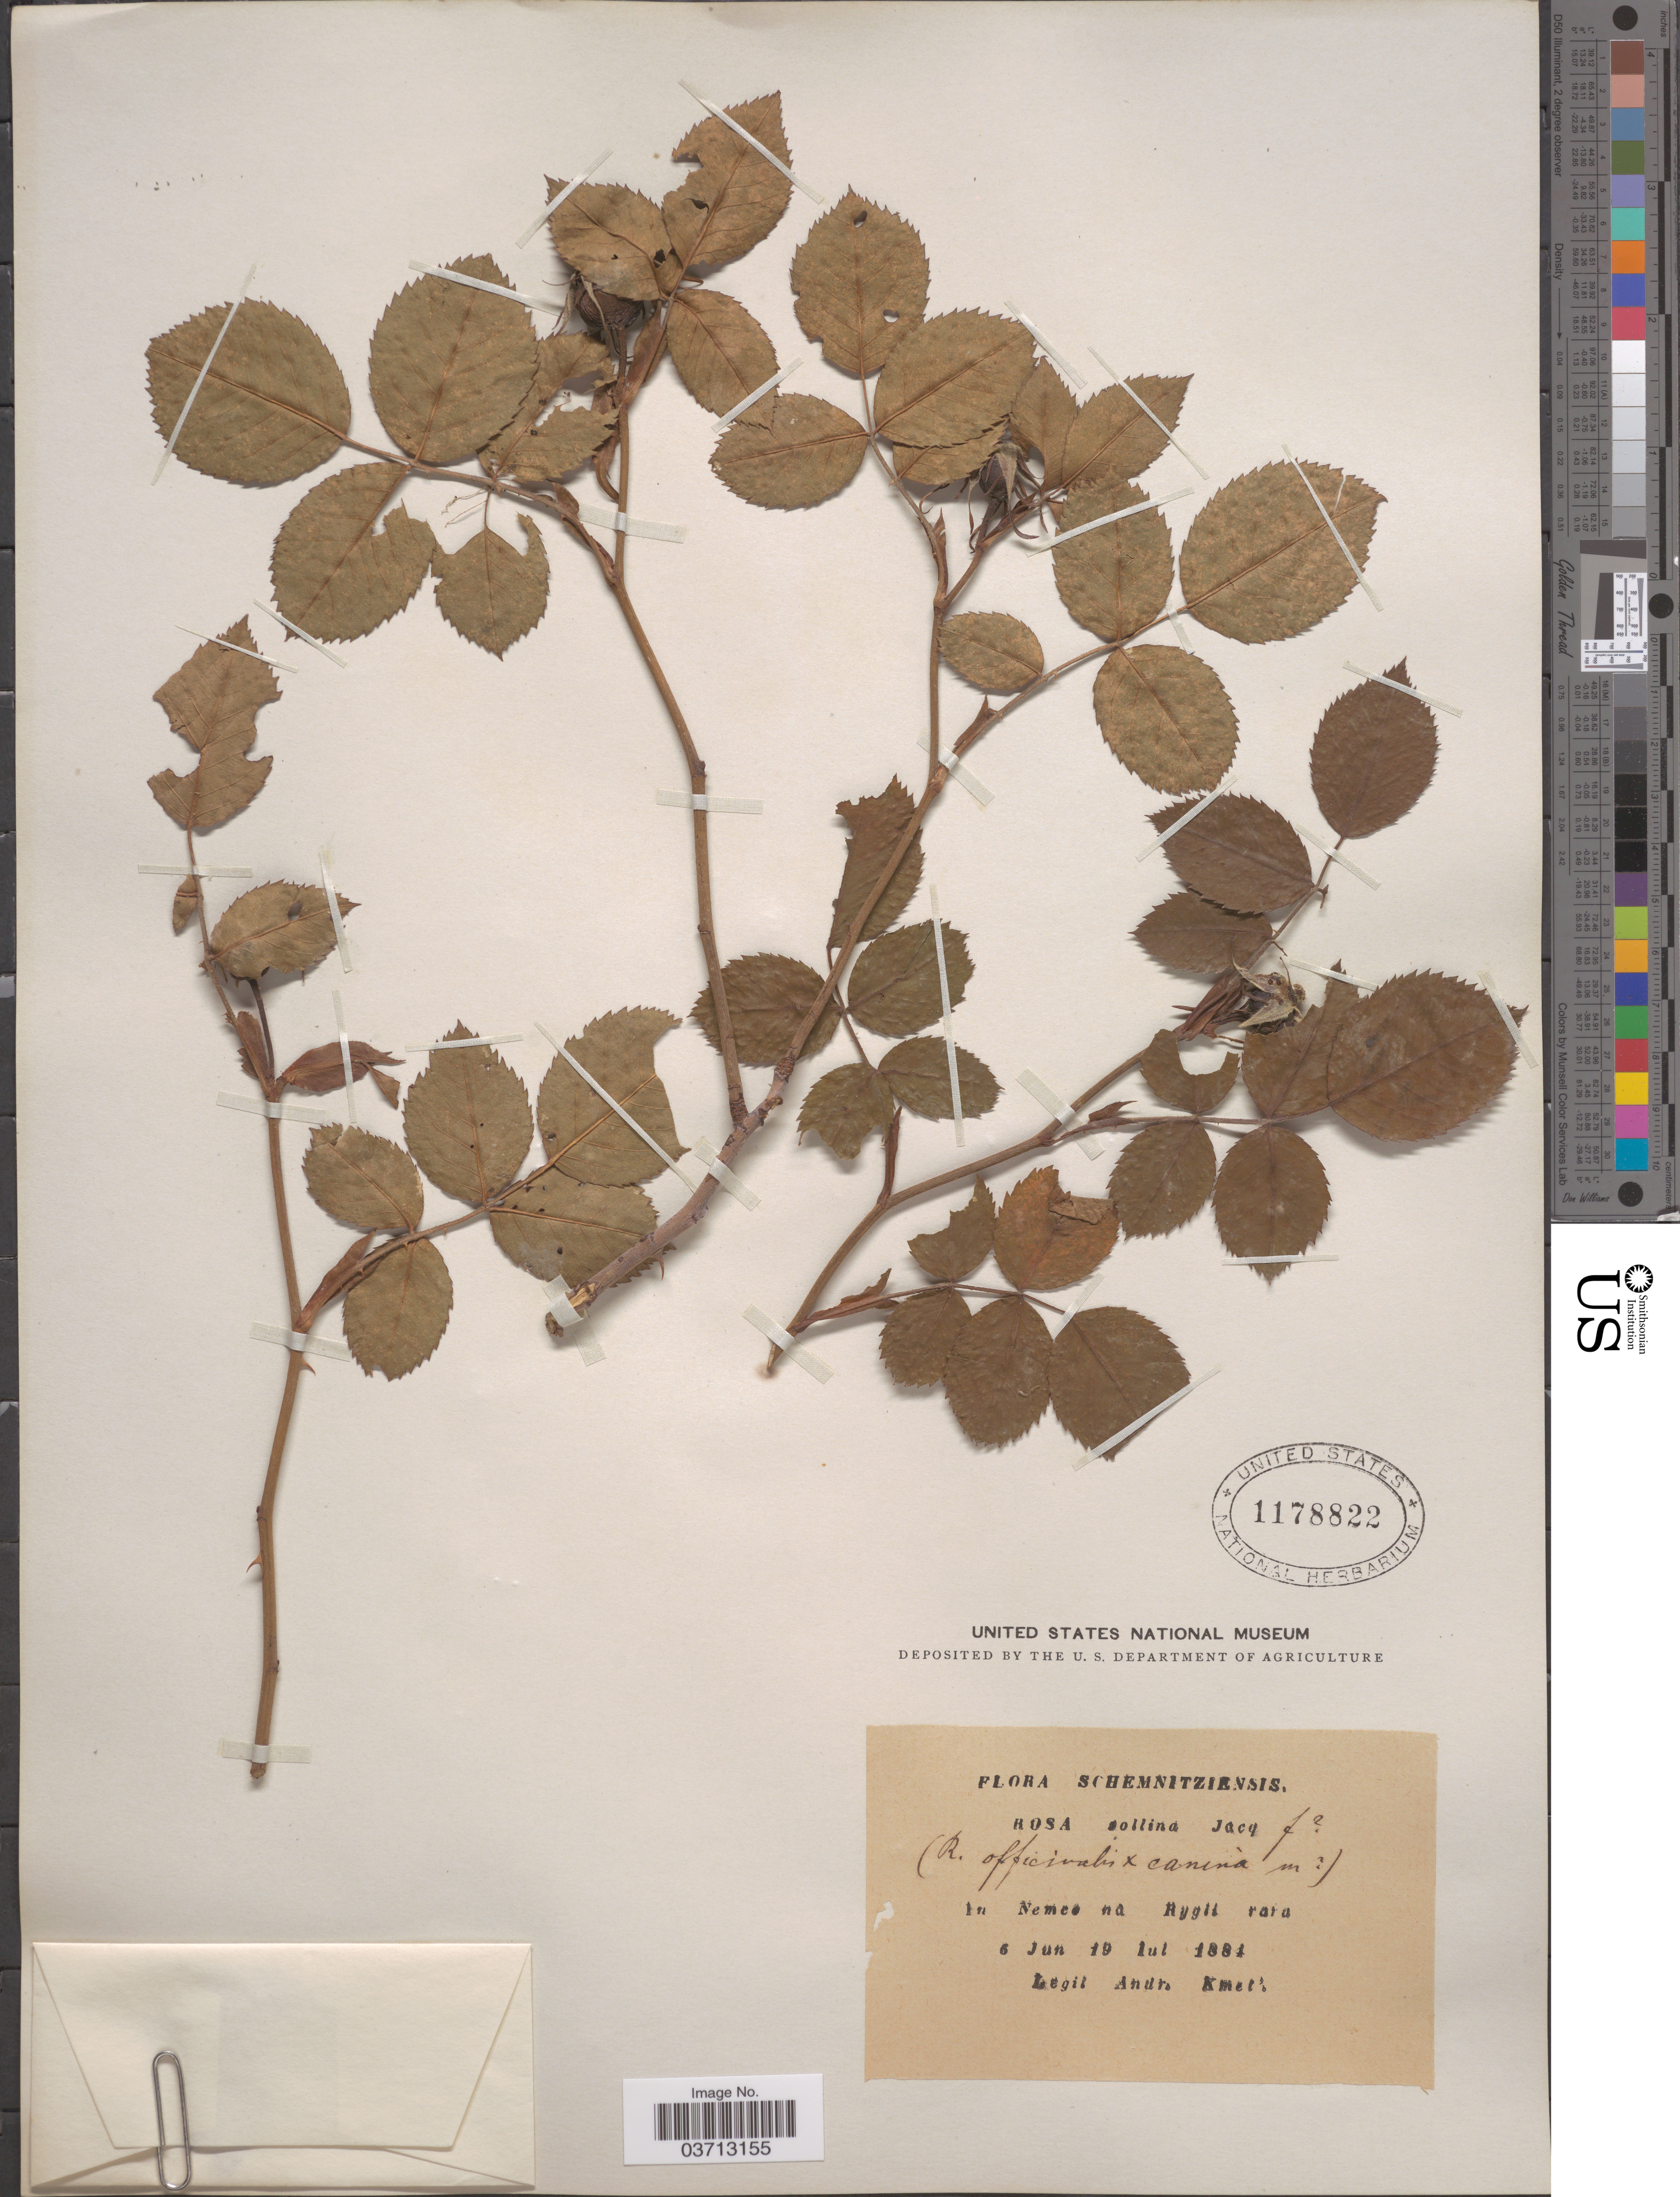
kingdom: Plantae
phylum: Tracheophyta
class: Magnoliopsida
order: Rosales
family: Rosaceae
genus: Rosa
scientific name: Rosa collina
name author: Jacq.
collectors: A. Kmet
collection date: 1884-06-06/1884-07-19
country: Slovakia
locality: Schemnitziensis. In Nemco [interpreted] na Rygii rara.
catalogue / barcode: US 1178822